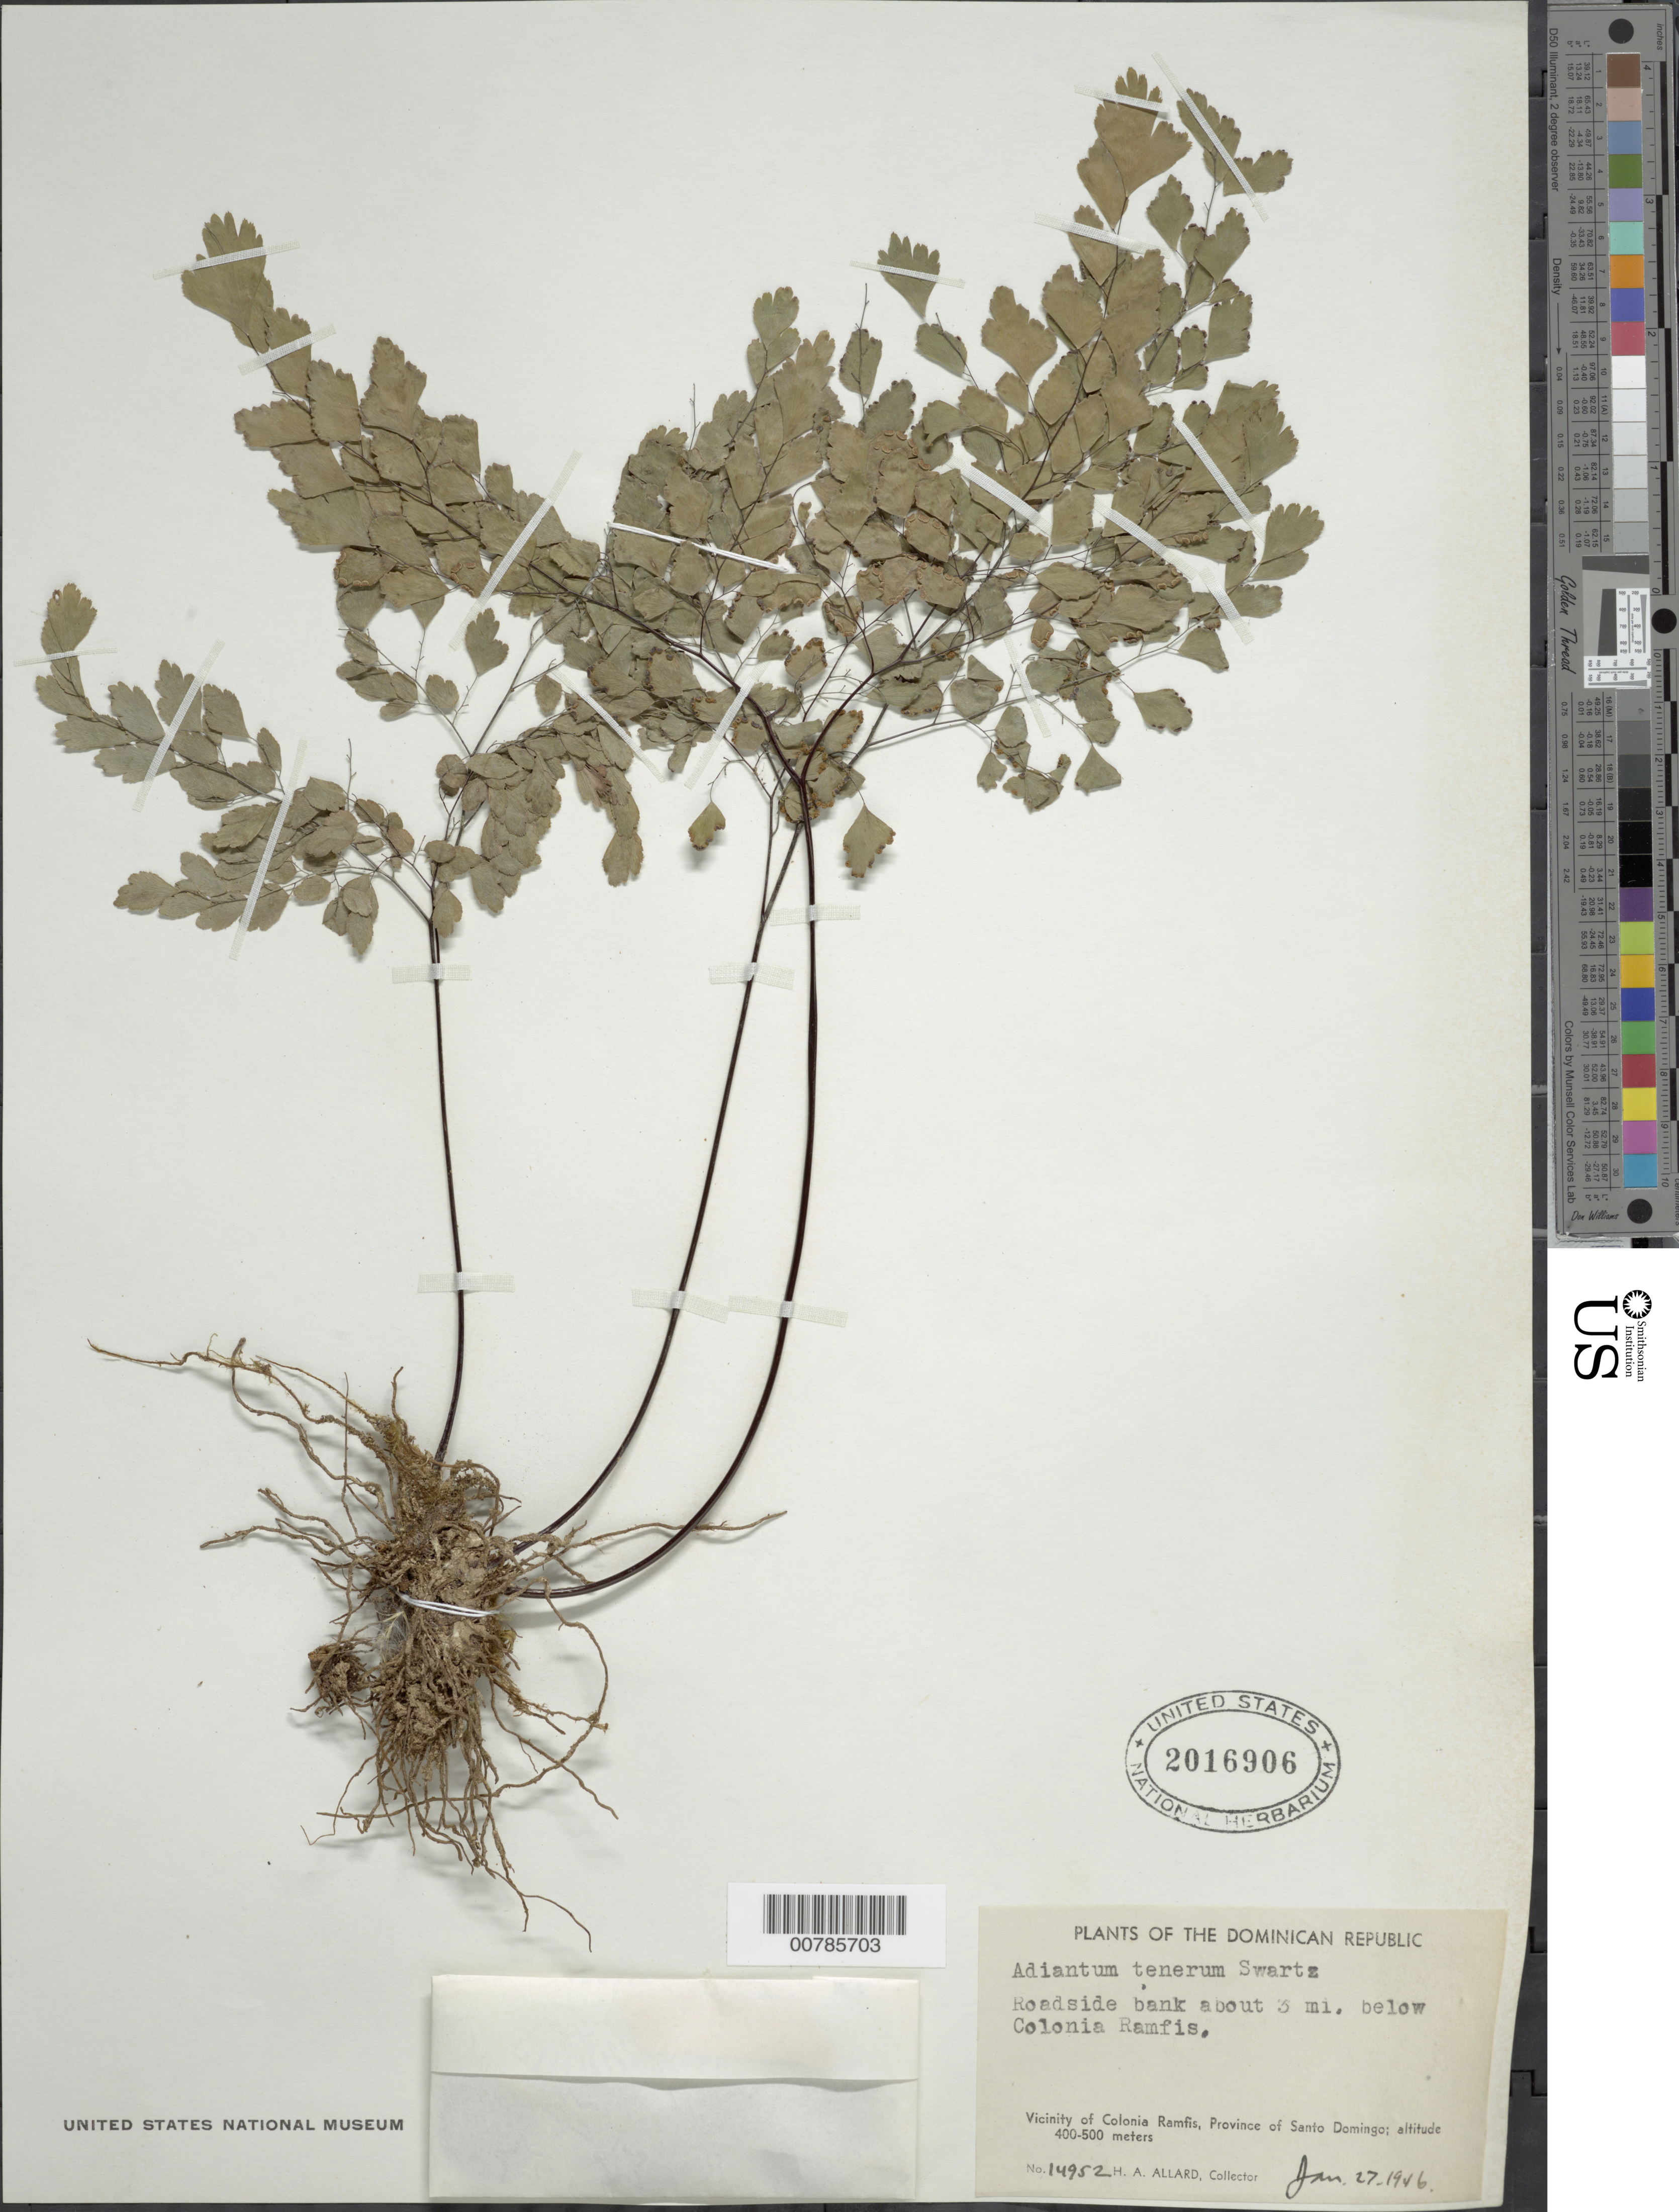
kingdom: Plantae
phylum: Tracheophyta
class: Polypodiopsida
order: Polypodiales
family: Pteridaceae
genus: Adiantum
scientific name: Adiantum tenerum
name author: Sw.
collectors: H. A. Allard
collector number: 14952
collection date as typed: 27 Jan 1946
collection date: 1946-01-27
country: Dominican Republic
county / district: Prov. Santo Domingo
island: Hispaniola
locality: Colonia Ramfis, 3 miles below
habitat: Roadside bank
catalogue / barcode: US 2016906